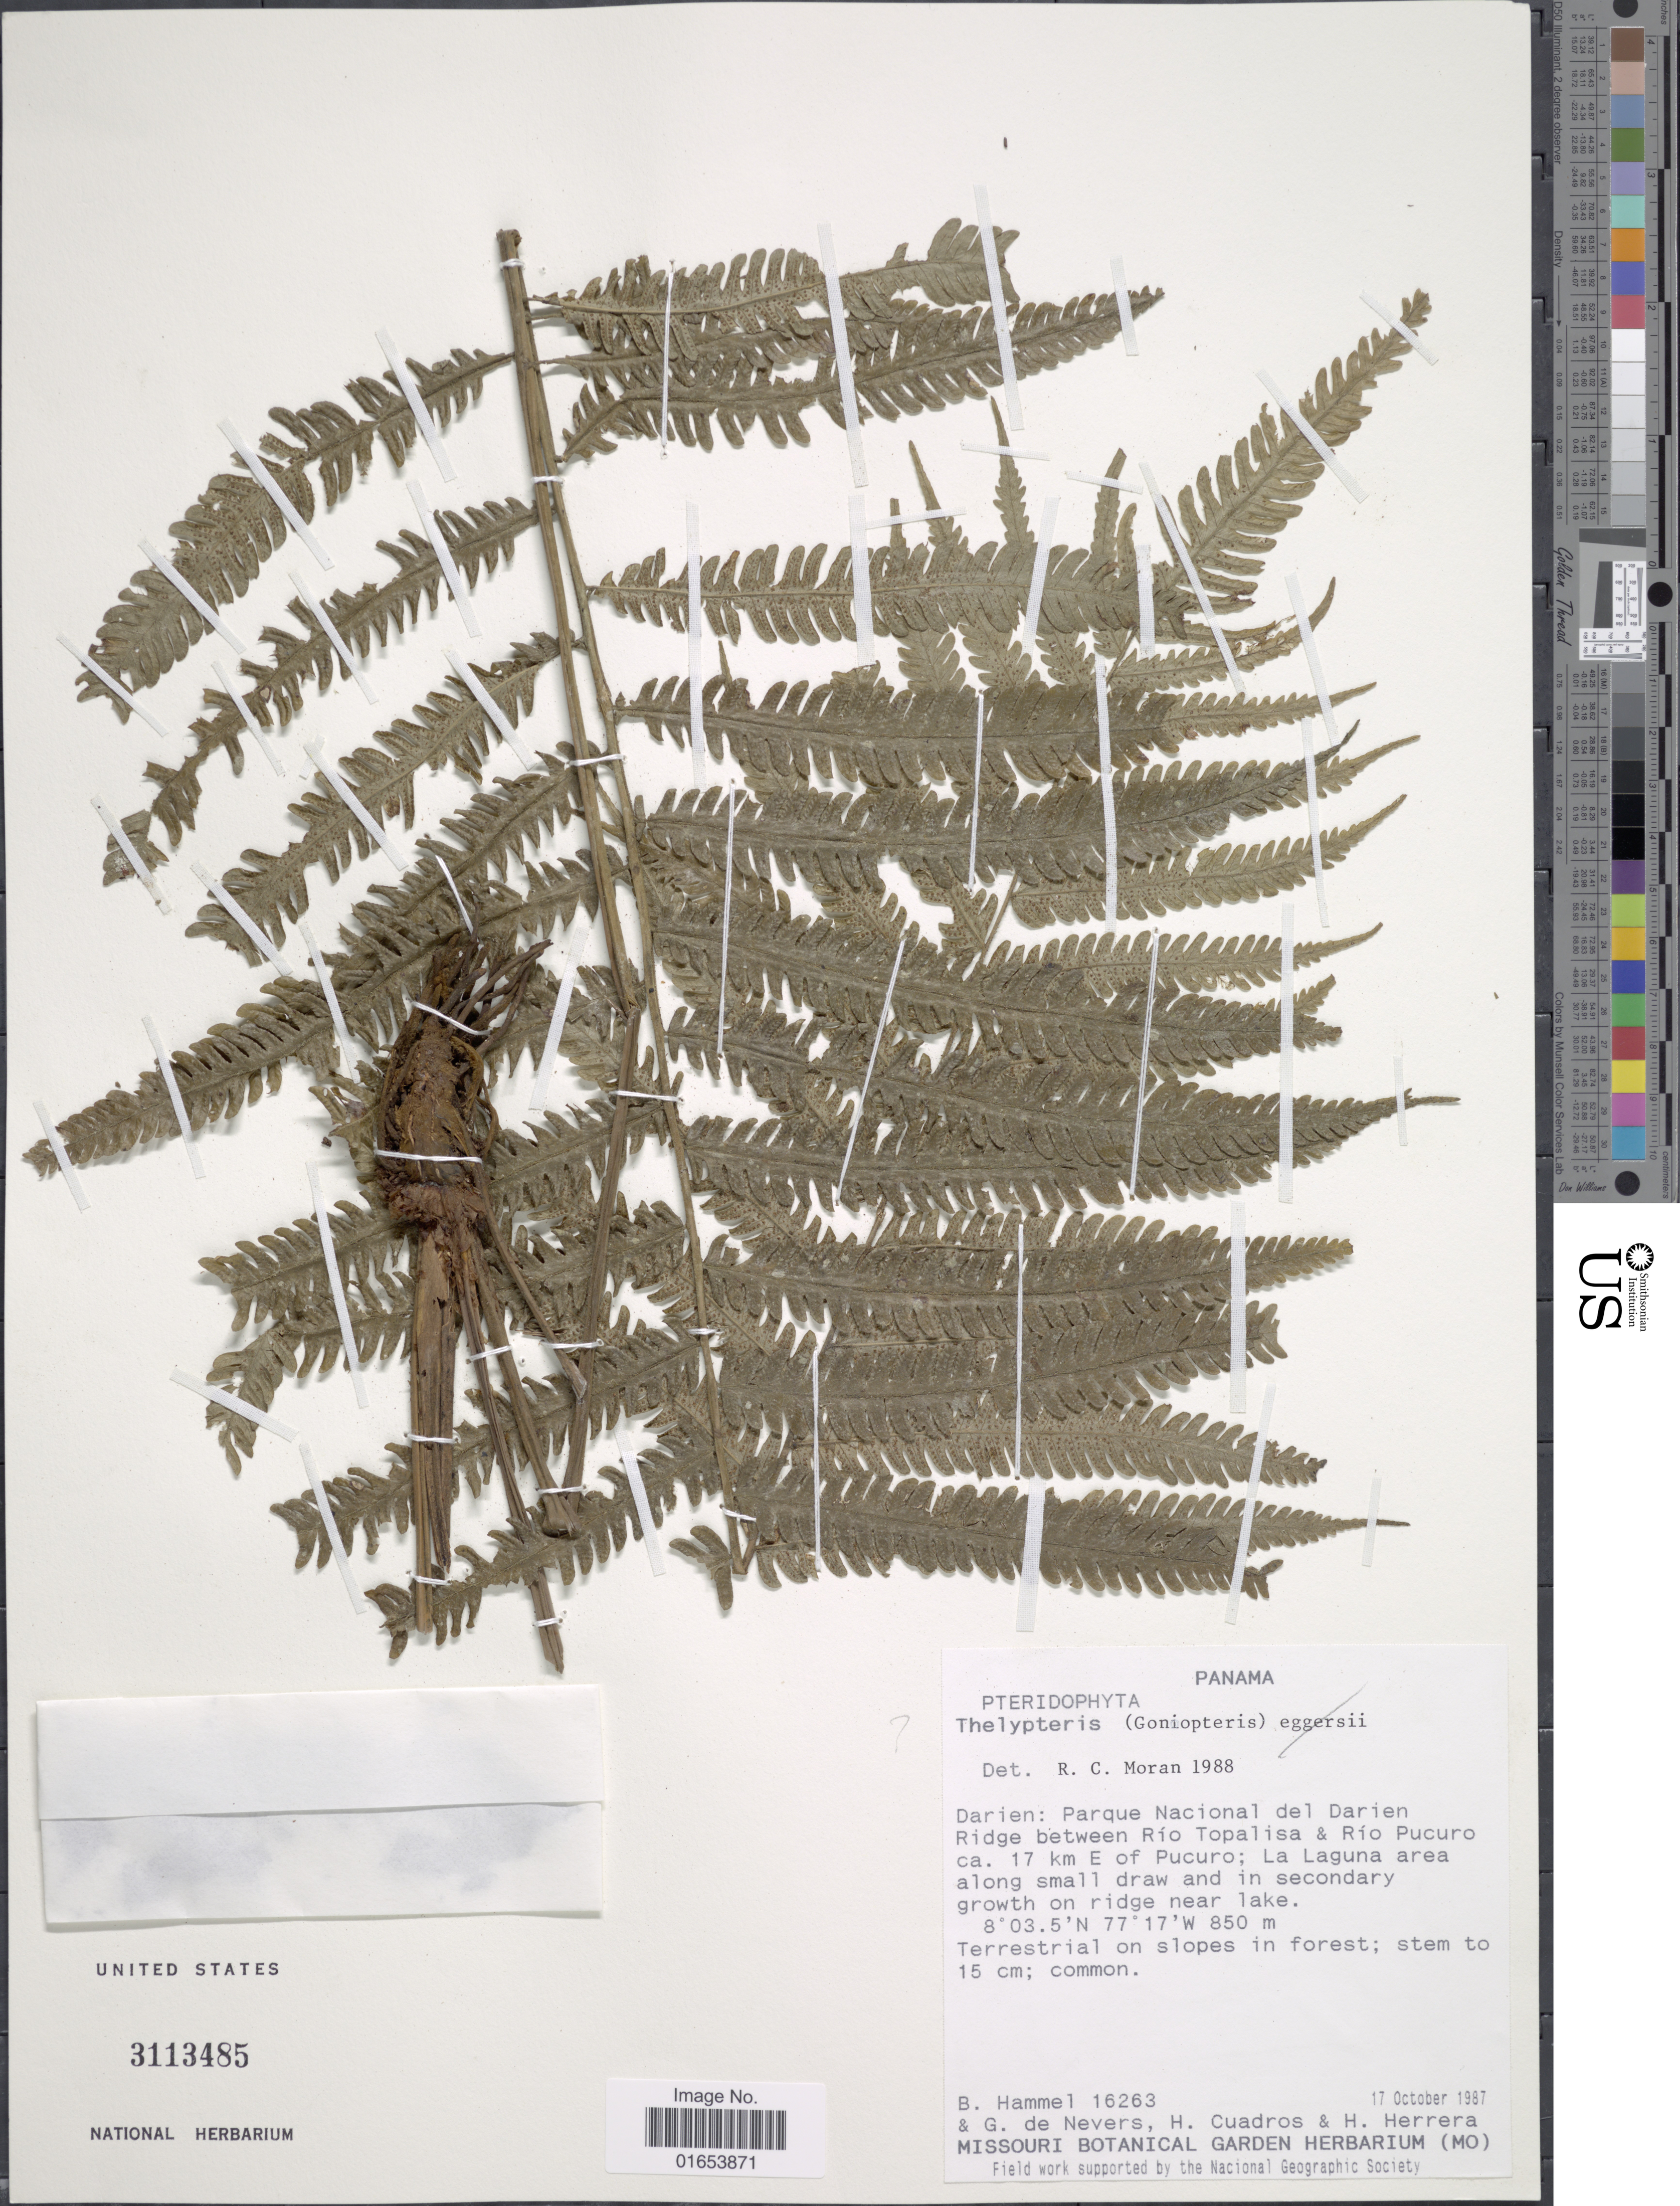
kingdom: Plantae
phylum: Tracheophyta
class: Polypodiopsida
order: Polypodiales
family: Thelypteridaceae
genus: Goniopteris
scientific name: Goniopteris eggersii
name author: (Hieron.) Alston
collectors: B. Hammel, G. C. de Nevers, H. Cuadros & H. Herrera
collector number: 16263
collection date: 1987-10-17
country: Panama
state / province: Darién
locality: Darien: Parque Nacional del Darien, ridge between Rio Topalisa & Rio Pucuro, ca. 17 km E of Pucuro; La Laguna area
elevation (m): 850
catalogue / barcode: US 3113485